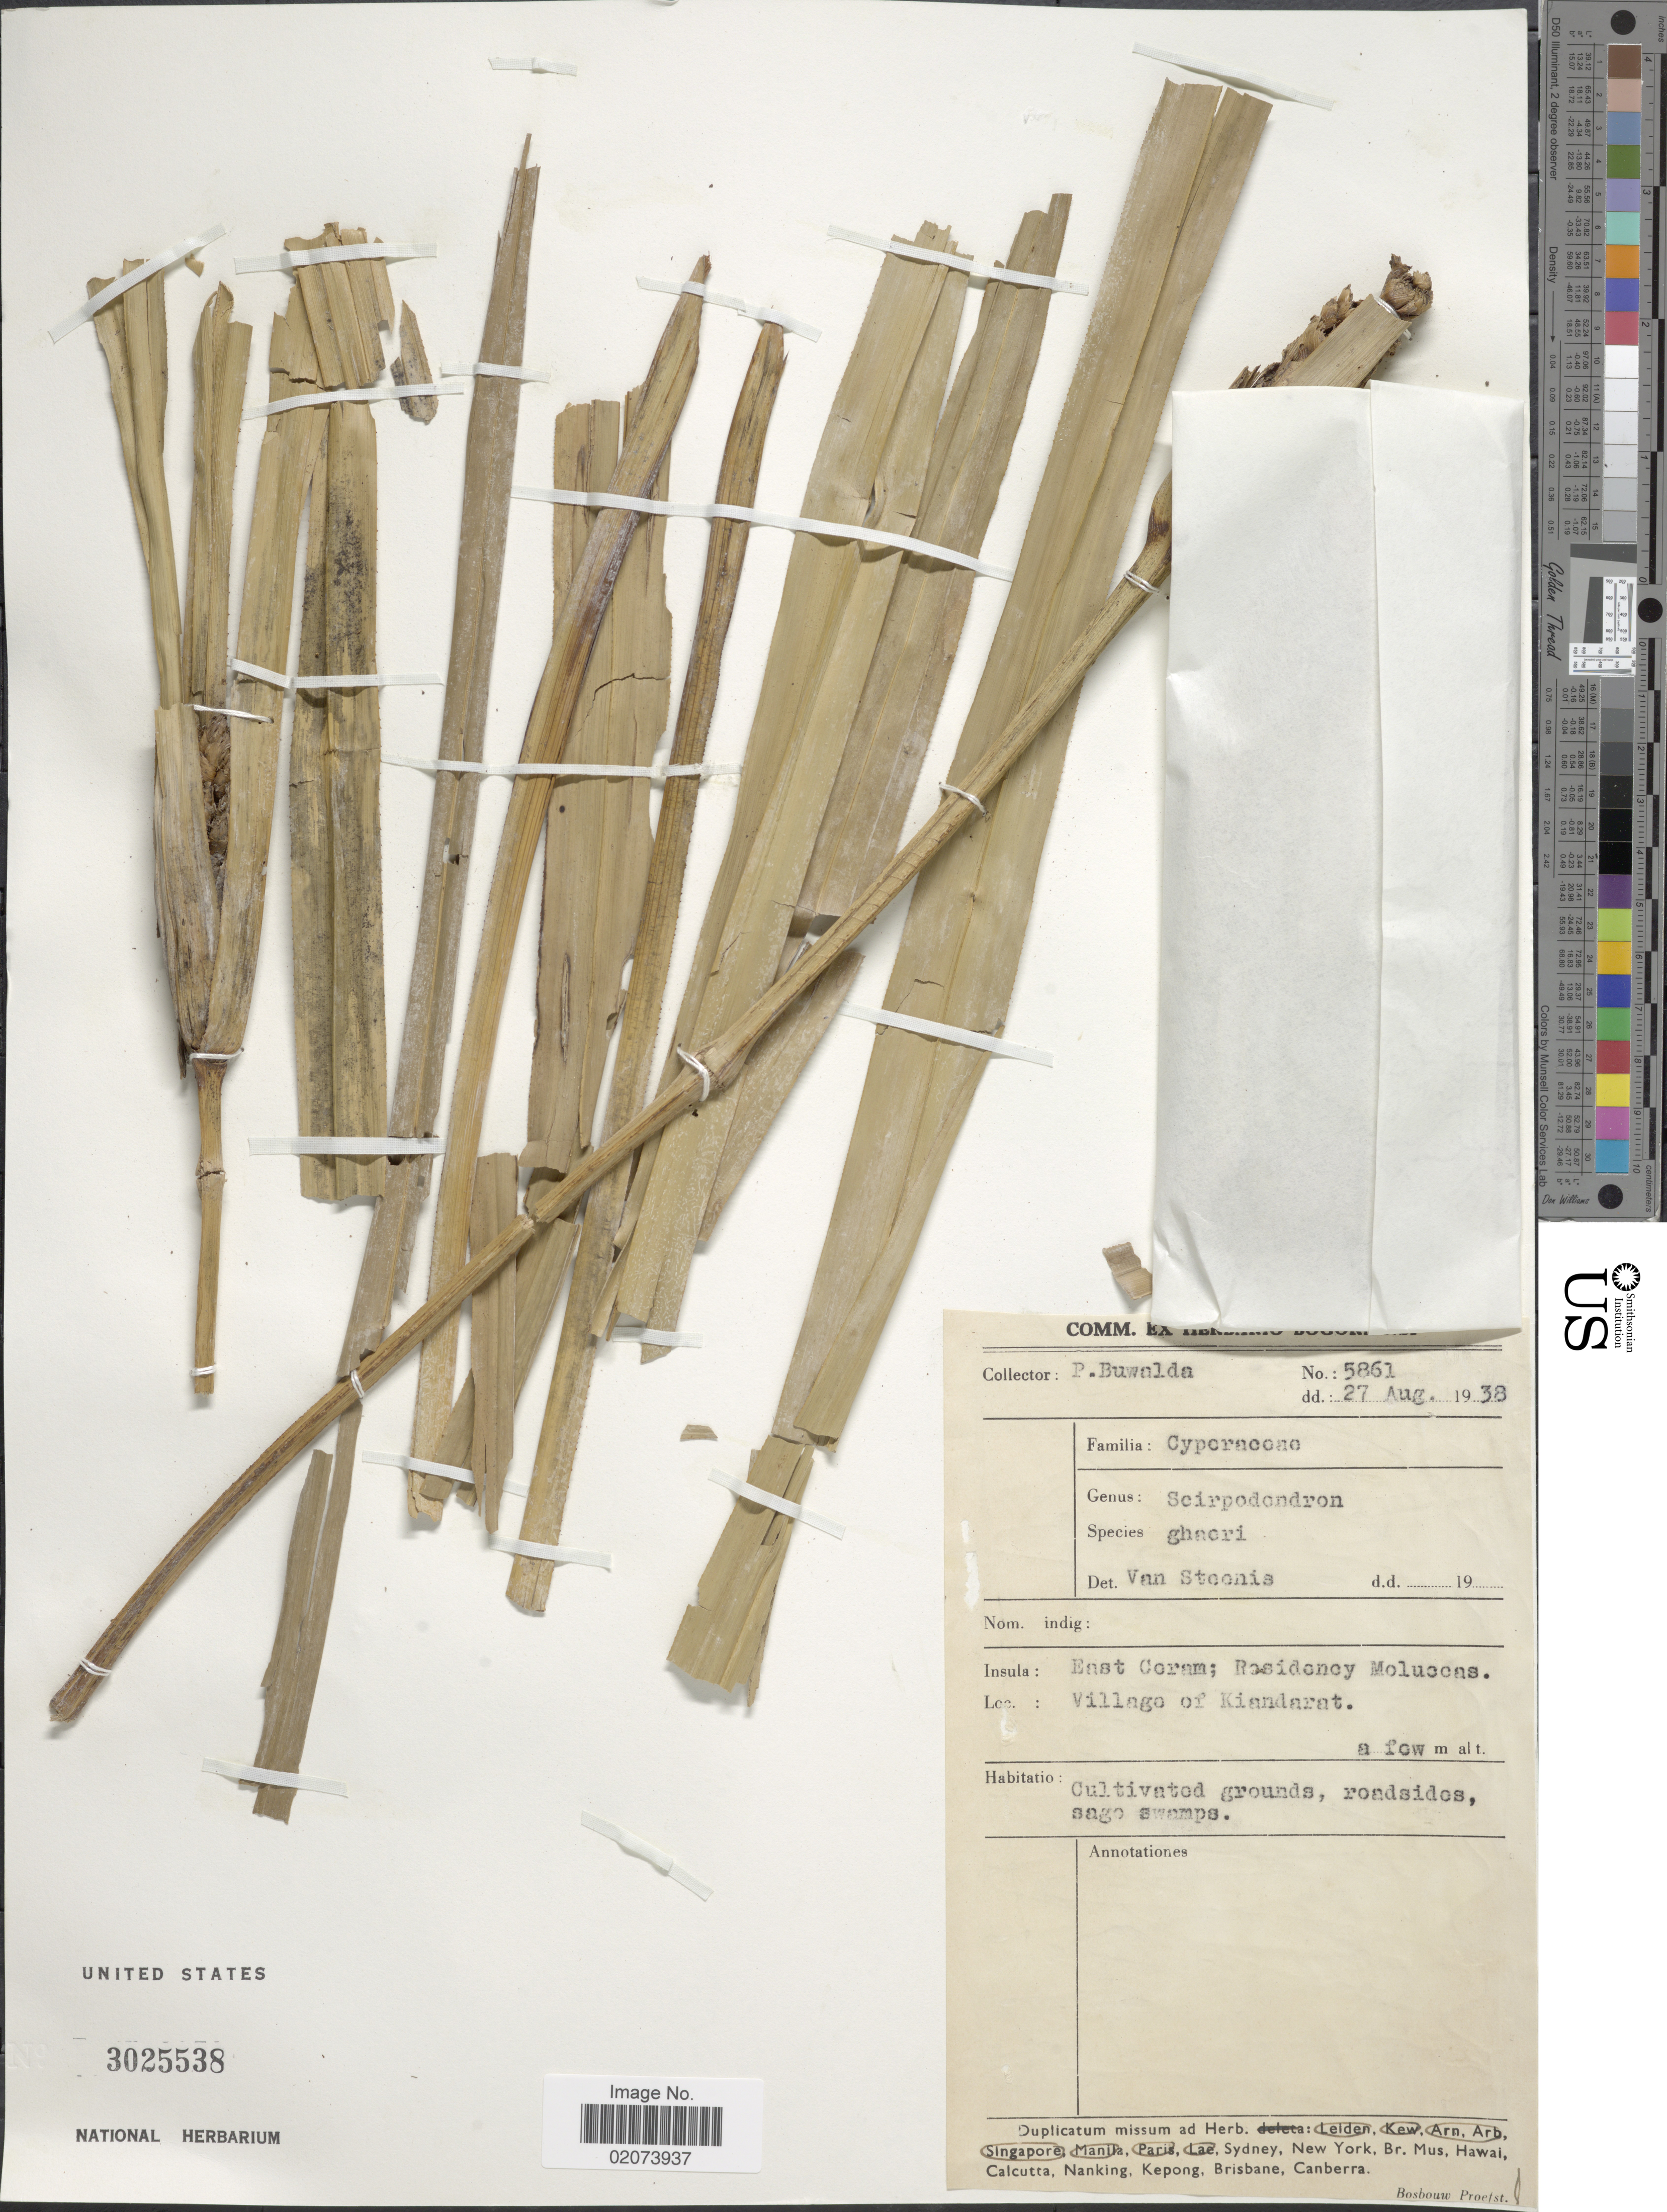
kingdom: Plantae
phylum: Tracheophyta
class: Liliopsida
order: Poales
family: Cyperaceae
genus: Scirpodendron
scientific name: Scirpodendron ghaeri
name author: (Gaertn.) Merr.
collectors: P. Buwalda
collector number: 5861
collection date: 1938-08-27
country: Indonesia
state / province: Maluku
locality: East Coram, Residency Moluccas, Village of Kiandarat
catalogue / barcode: US 3025538